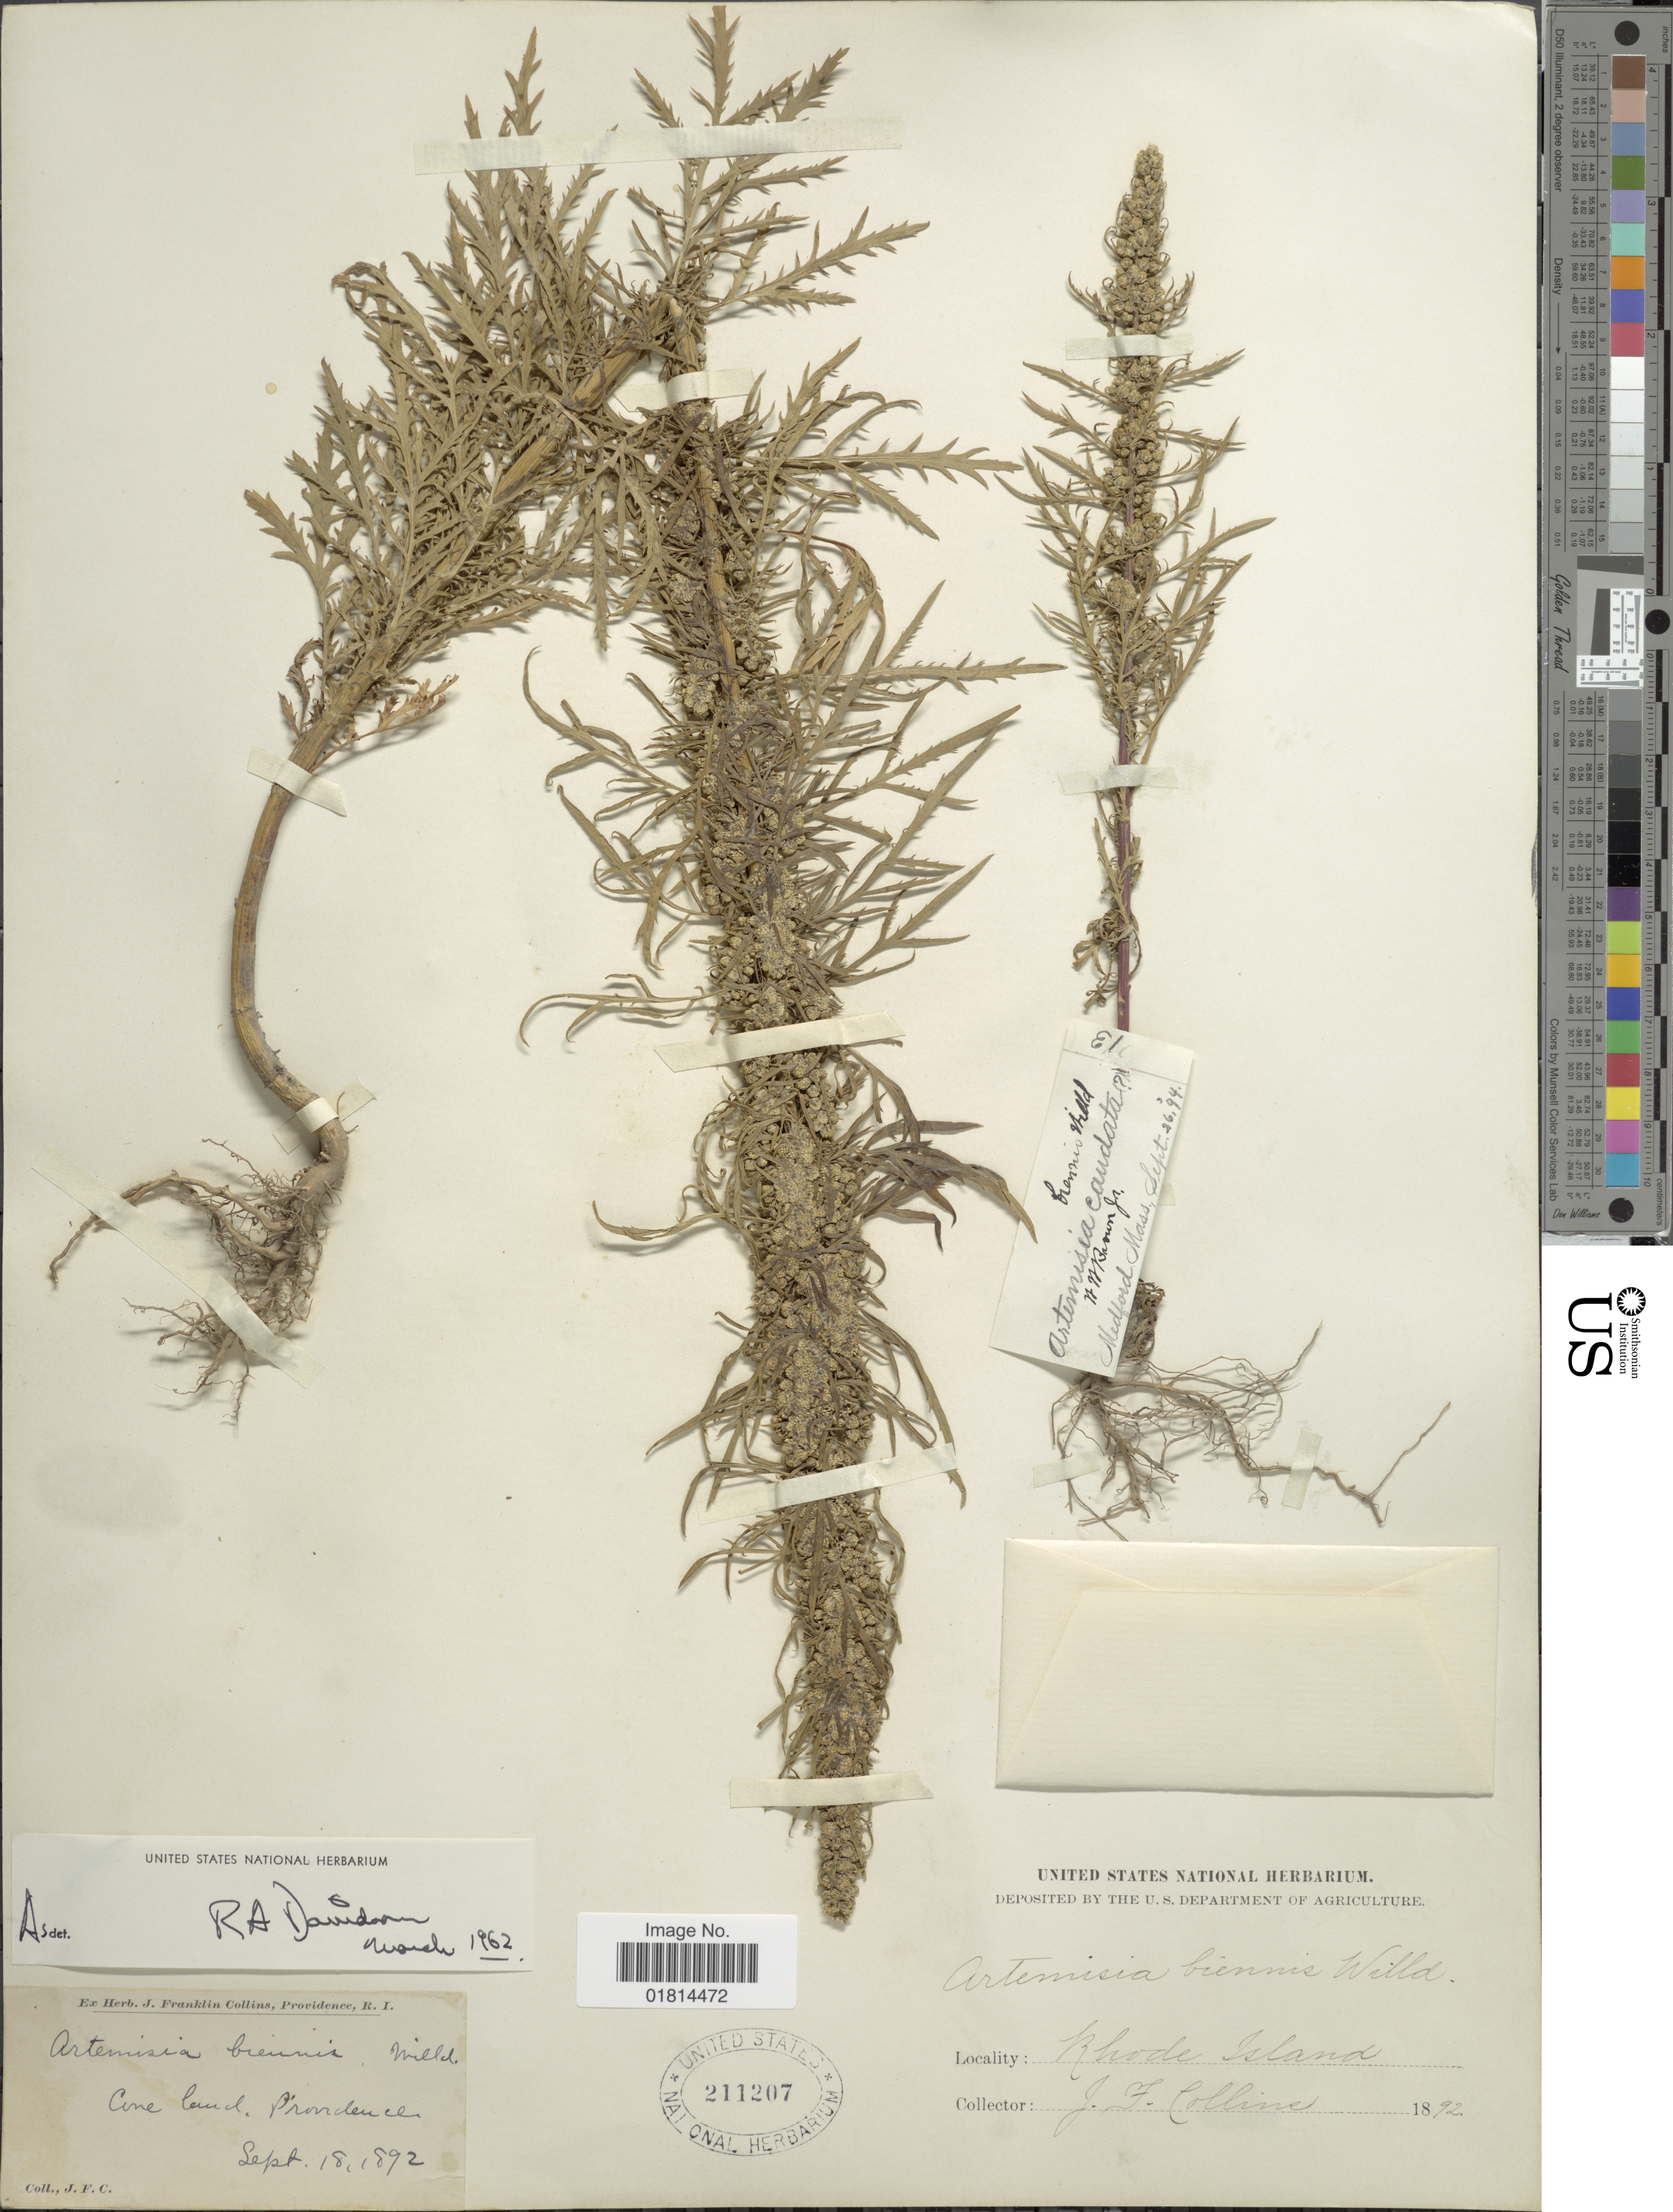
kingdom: Plantae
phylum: Tracheophyta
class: Magnoliopsida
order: Asterales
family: Asteraceae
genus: Artemisia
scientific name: Artemisia biennis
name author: Willd.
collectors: J. Collins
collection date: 1892-09-18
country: United States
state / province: Rhode Island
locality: Cone land, Providence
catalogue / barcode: US 211207